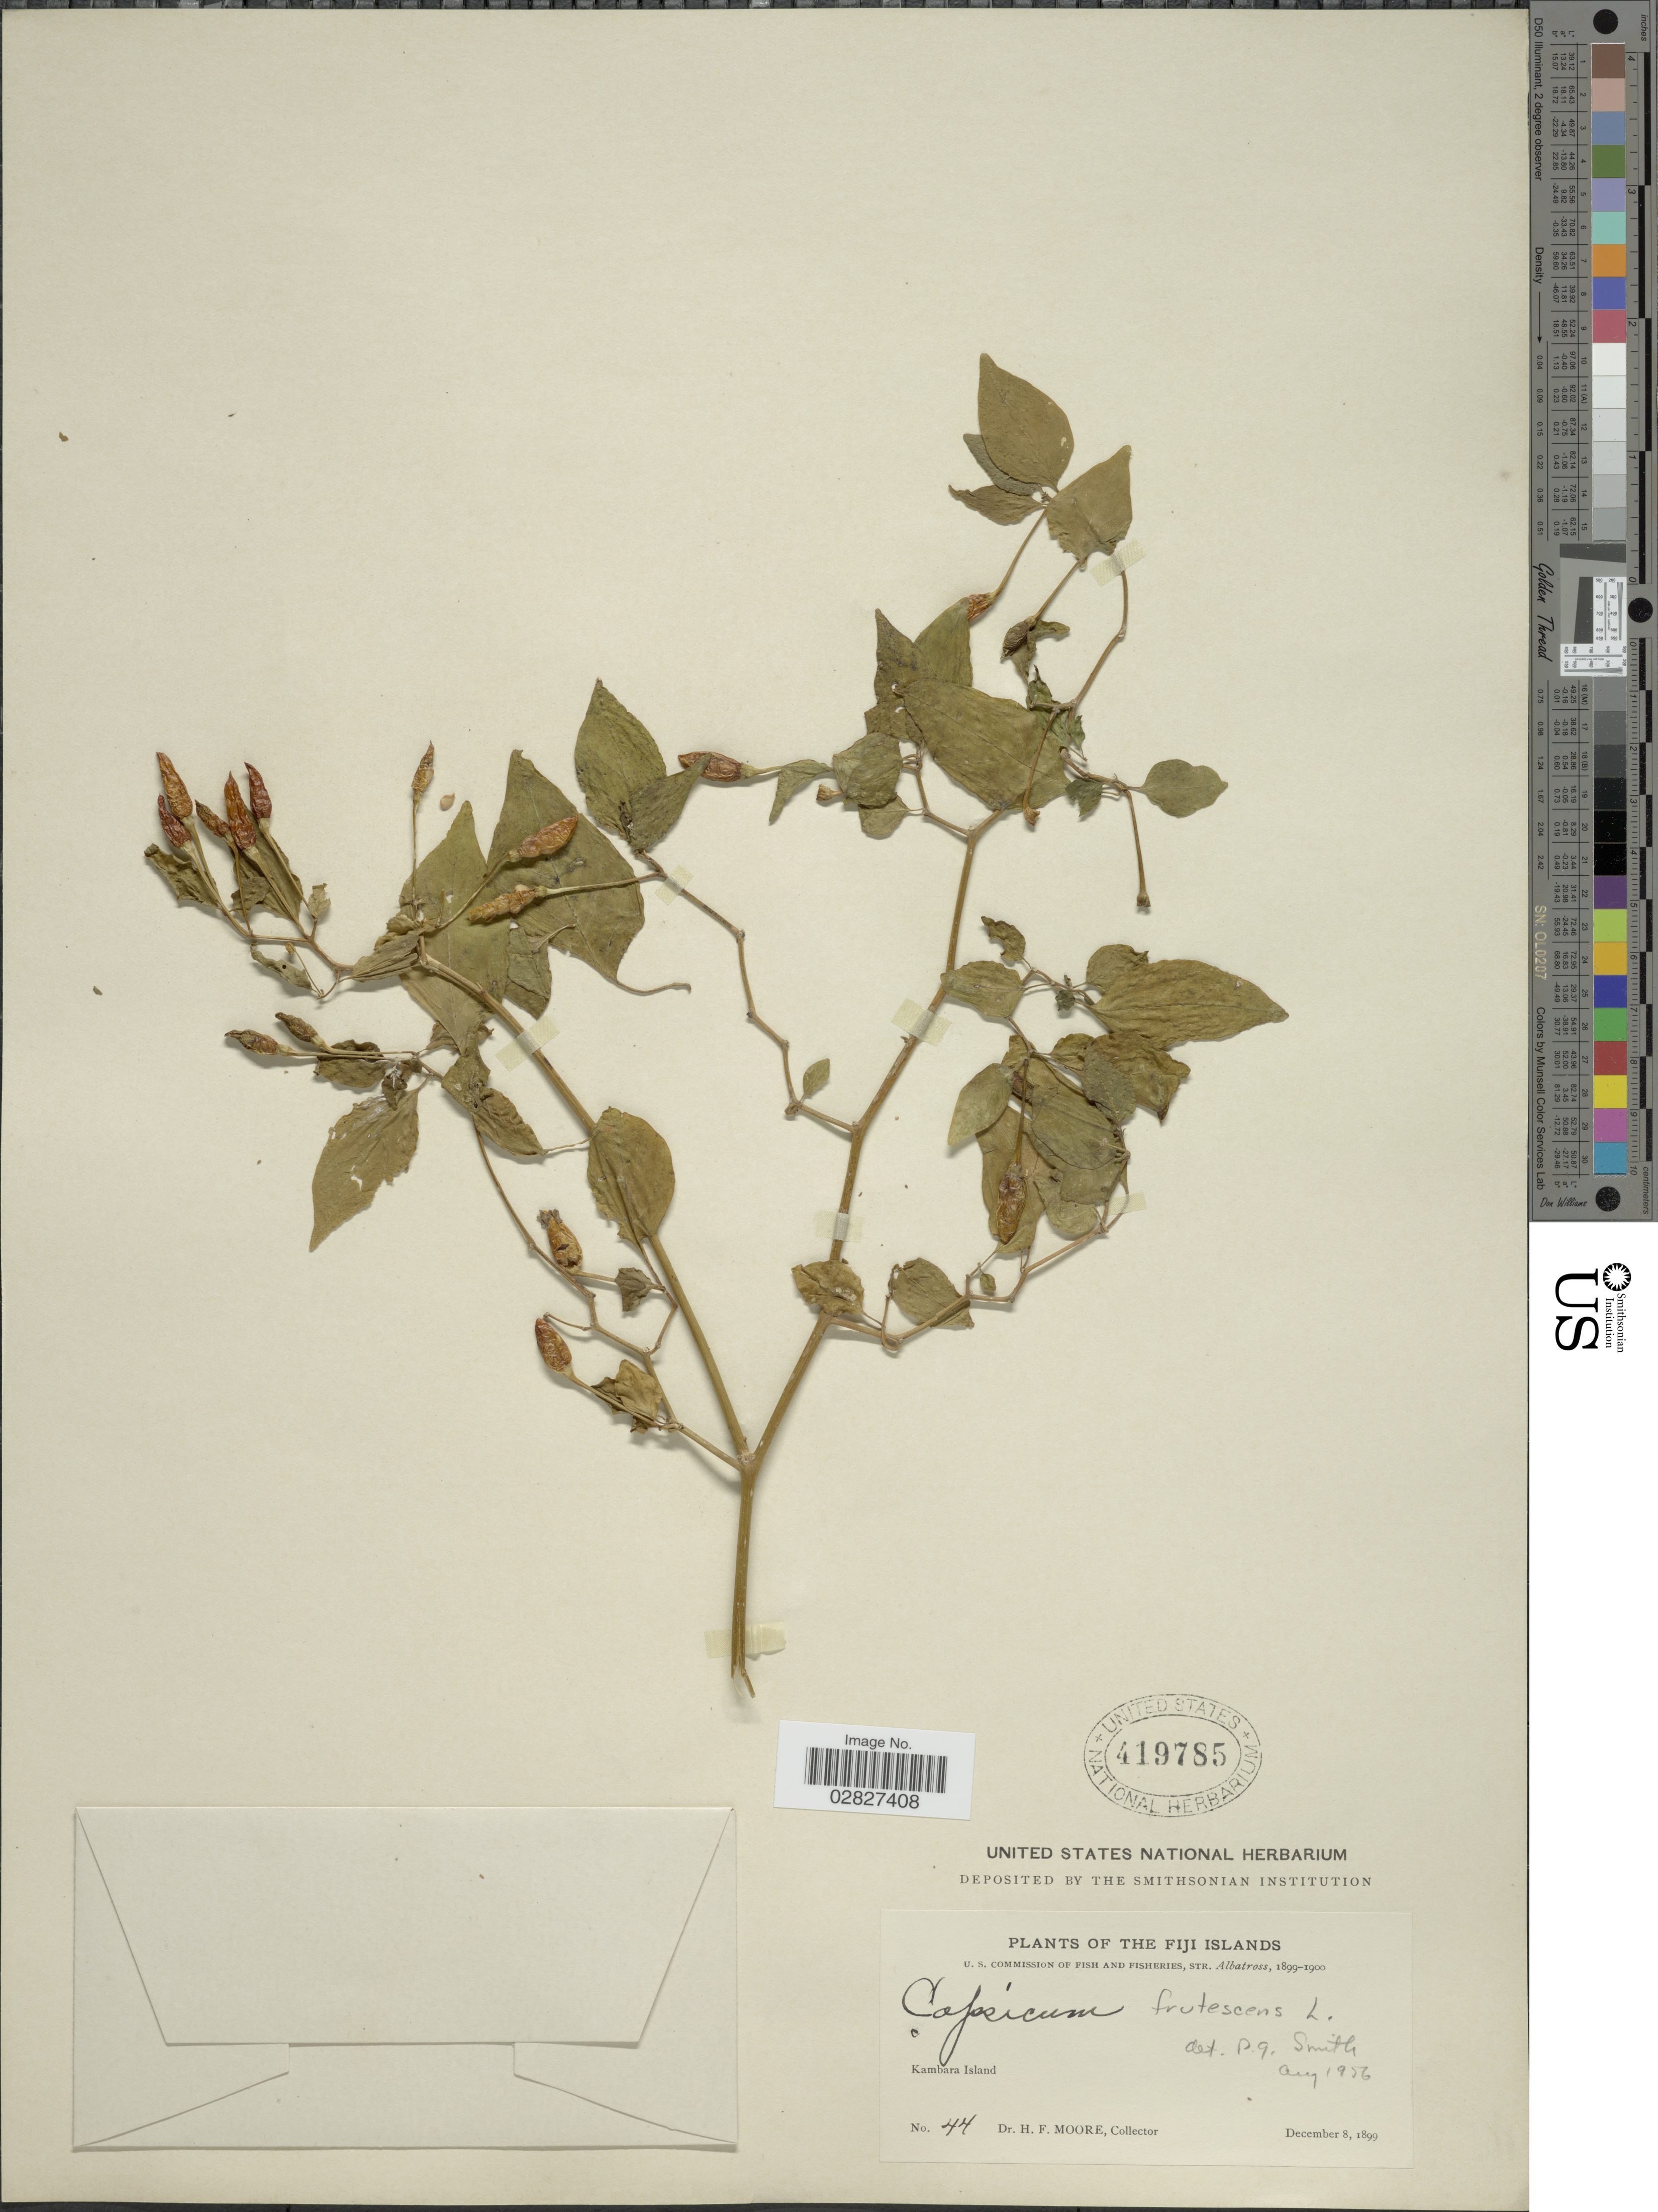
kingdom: Plantae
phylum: Tracheophyta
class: Magnoliopsida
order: Solanales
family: Solanaceae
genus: Capsicum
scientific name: Capsicum frutescens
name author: L.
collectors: H. F. Moore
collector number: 44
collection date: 1899-12-08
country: Fiji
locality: Fiji Islands. Kambara Island.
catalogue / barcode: US 419785